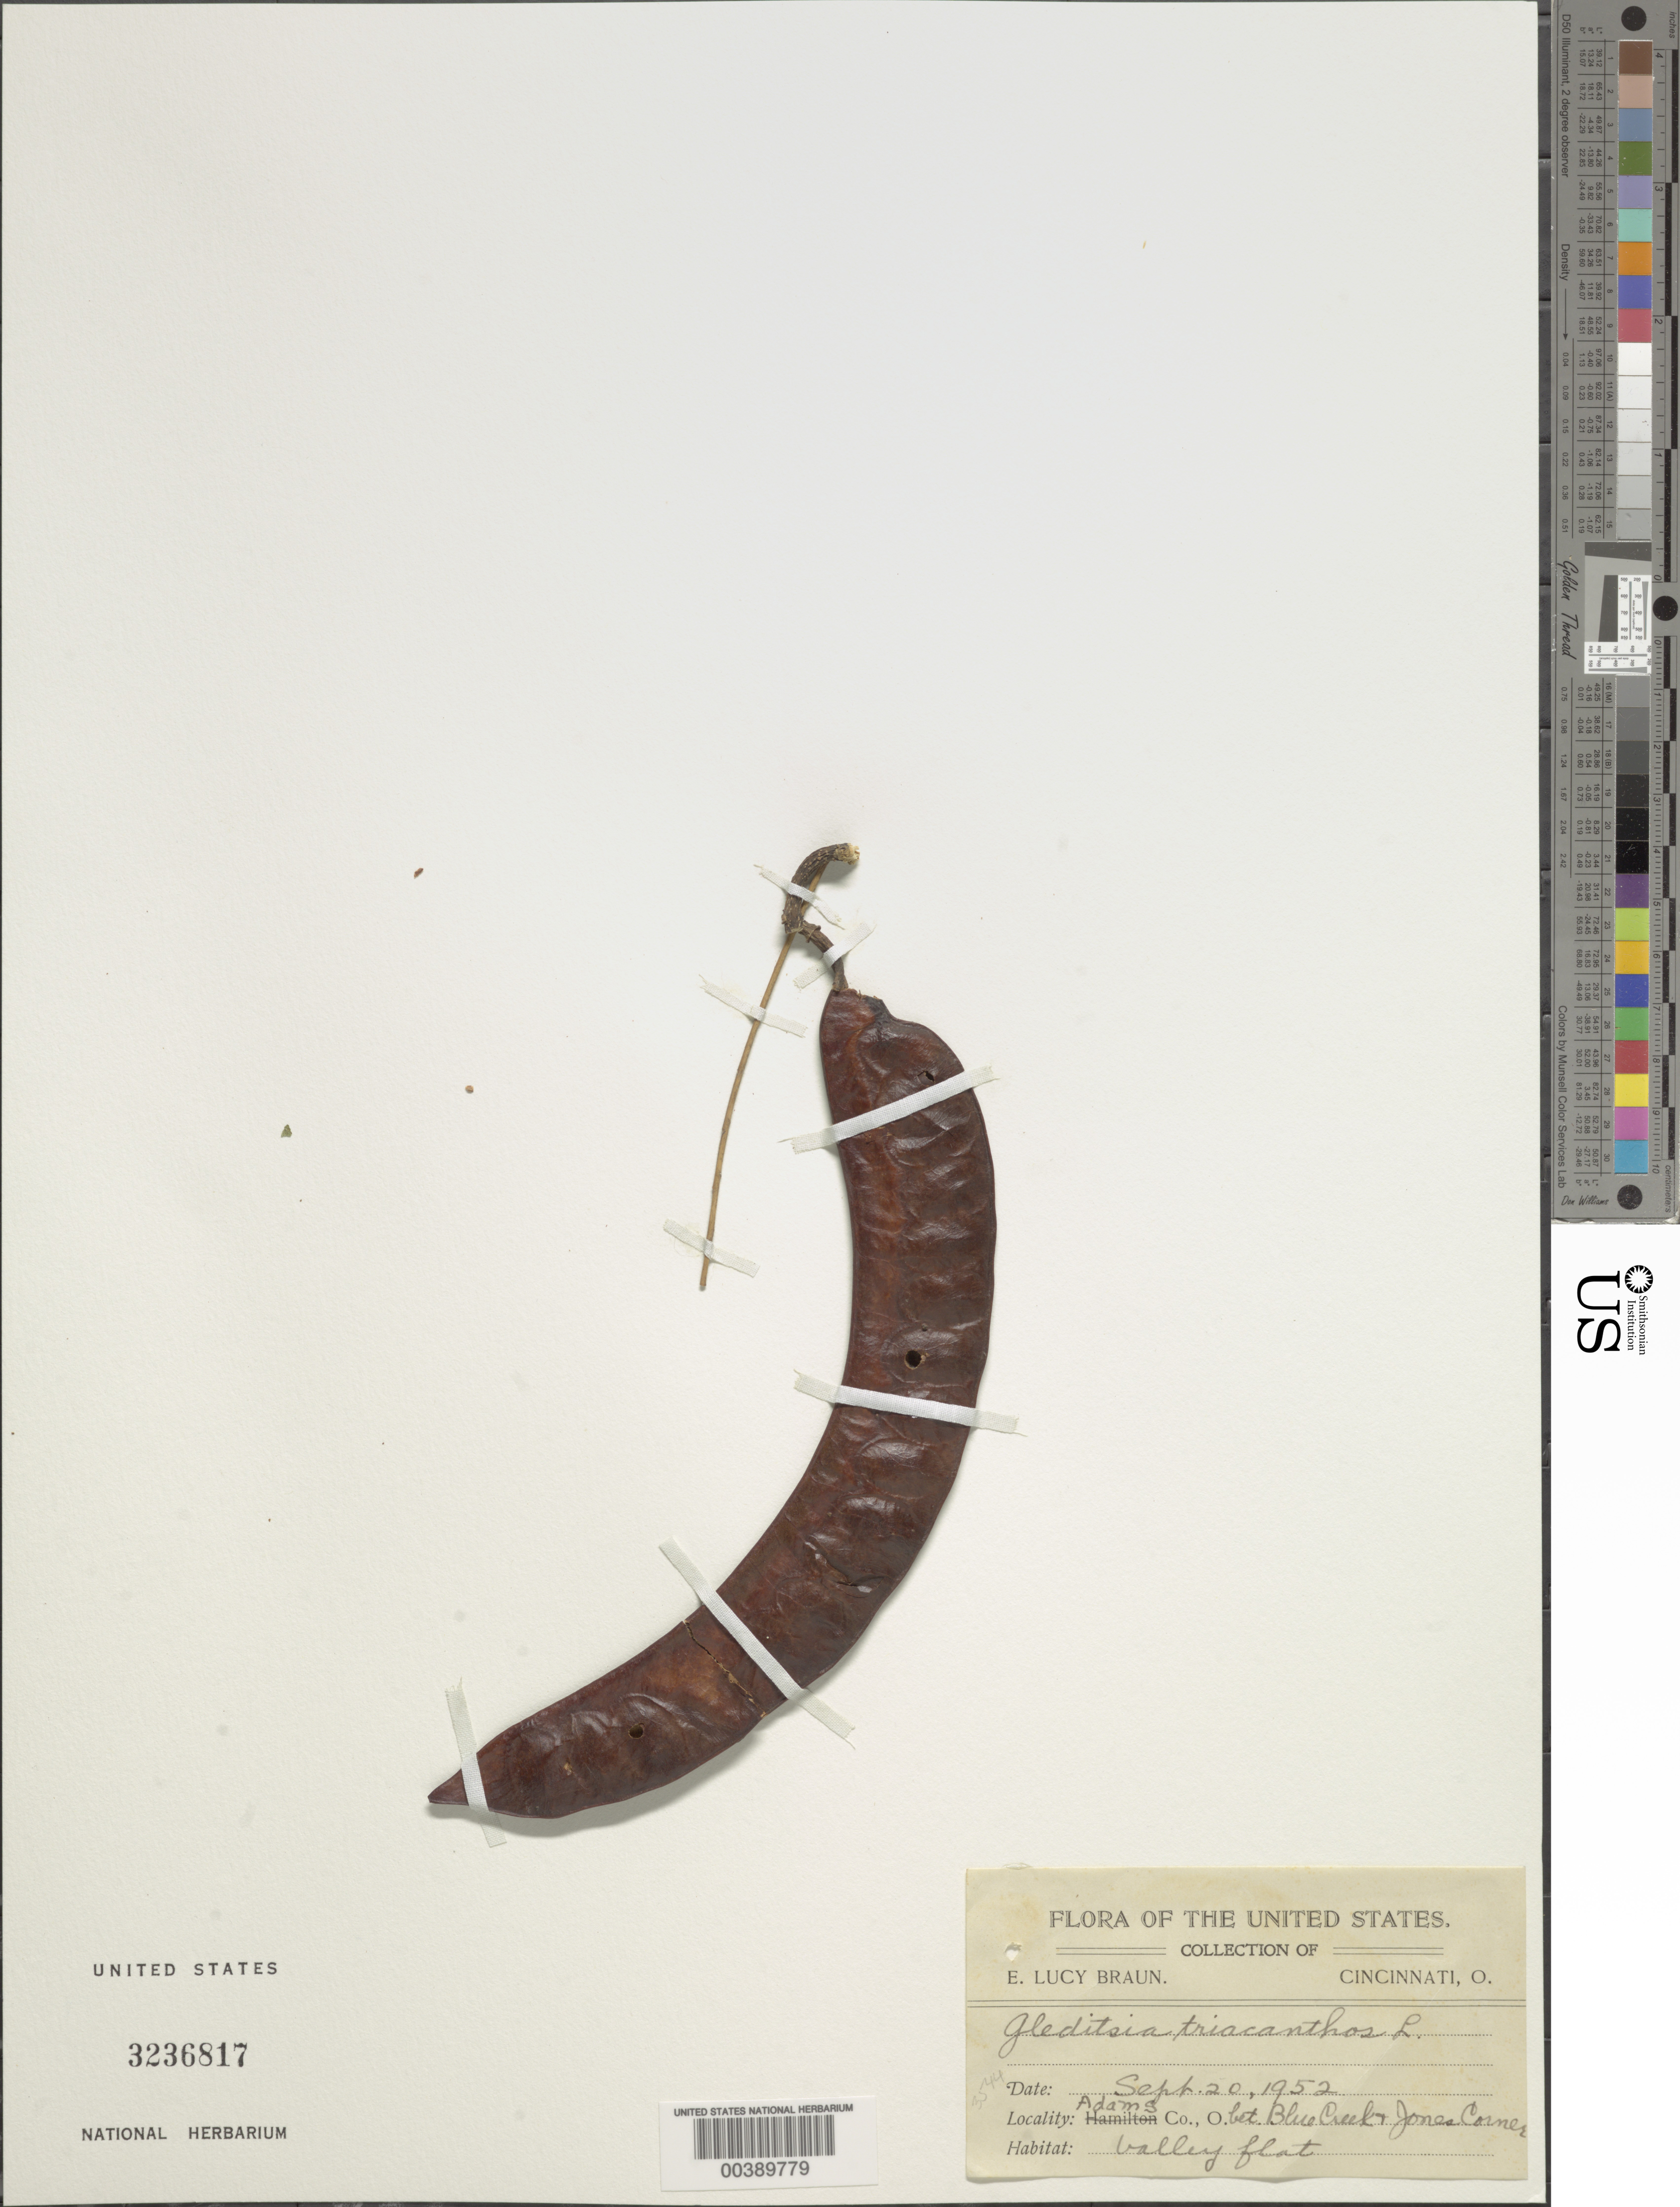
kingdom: Plantae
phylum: Tracheophyta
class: Magnoliopsida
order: Fabales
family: Fabaceae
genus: Gleditsia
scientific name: Gleditsia triacanthos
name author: L.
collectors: E. L. Braun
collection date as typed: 20 Sep 1952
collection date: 1952-09-20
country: United States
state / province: Ohio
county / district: Adams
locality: Between blue creek and jones corner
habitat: Valley flat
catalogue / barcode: US 3236817